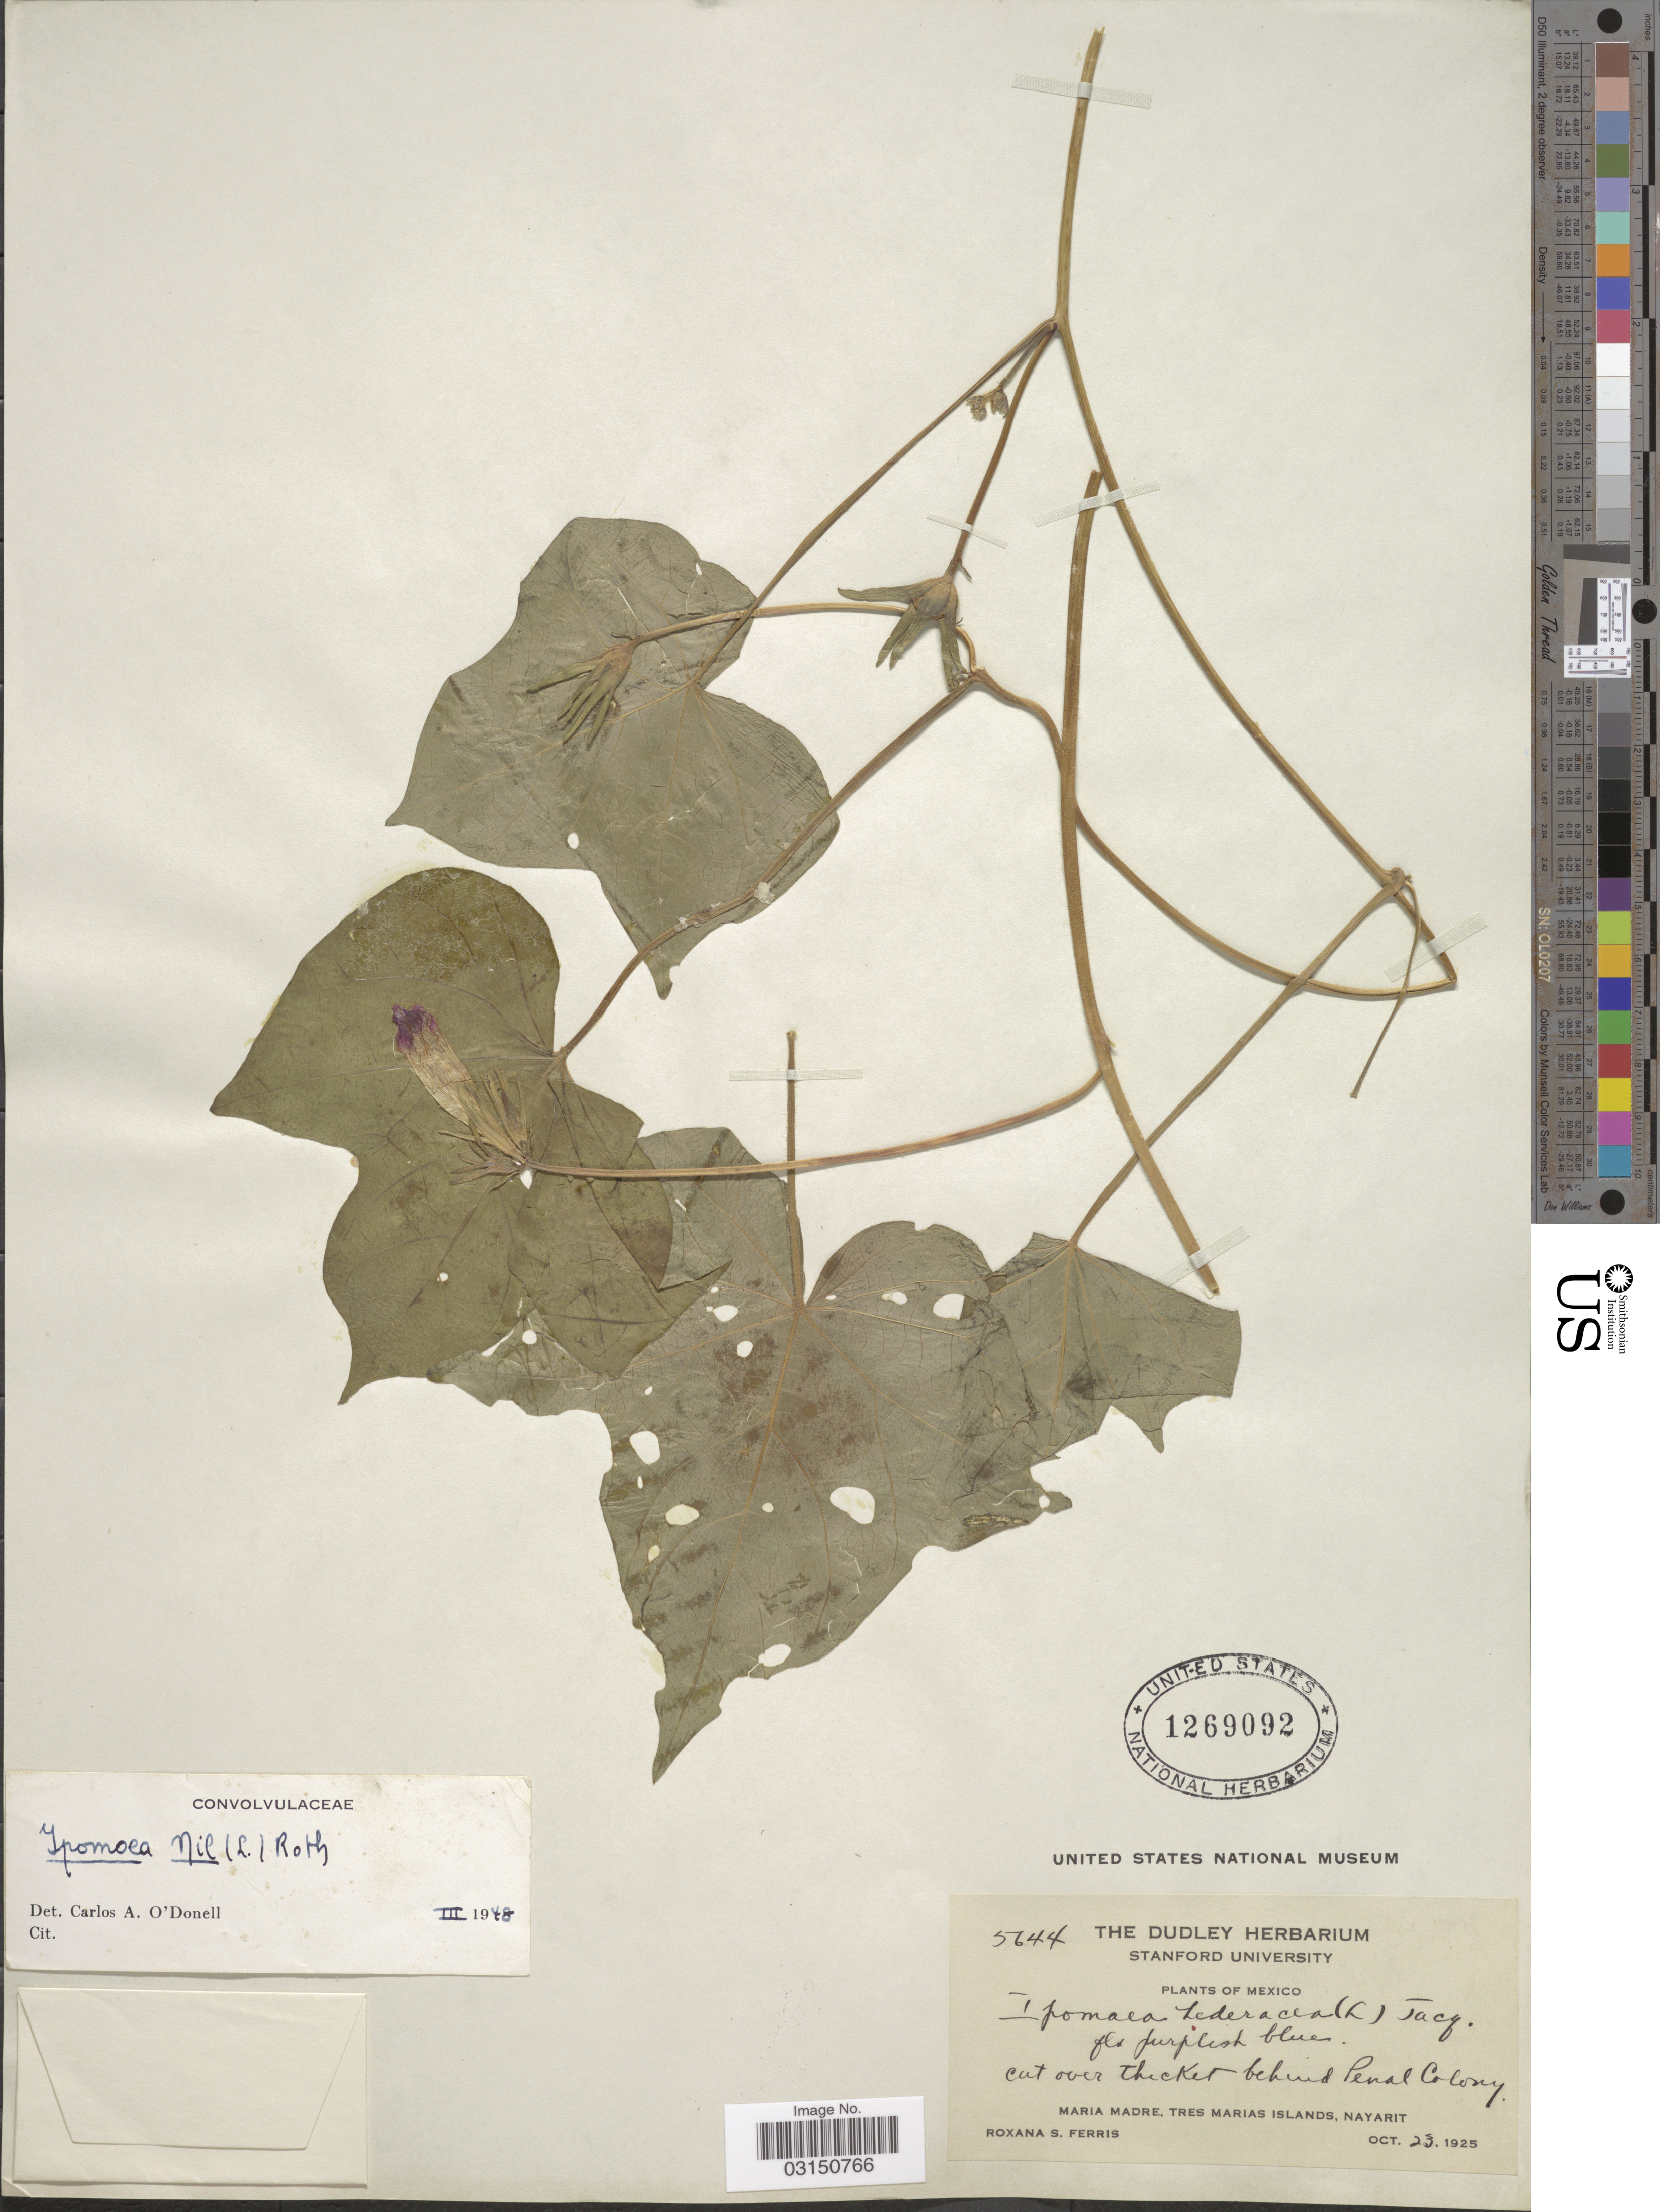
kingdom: Plantae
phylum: Tracheophyta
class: Magnoliopsida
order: Solanales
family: Convolvulaceae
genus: Ipomoea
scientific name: Ipomoea nil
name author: (L.) Roth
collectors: R. S. Ferris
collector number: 5644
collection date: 1925-10-23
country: Mexico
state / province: Nayarit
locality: Behind Penal Colony. Maria Madre, Tres Marias Islands.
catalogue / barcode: US 1269092